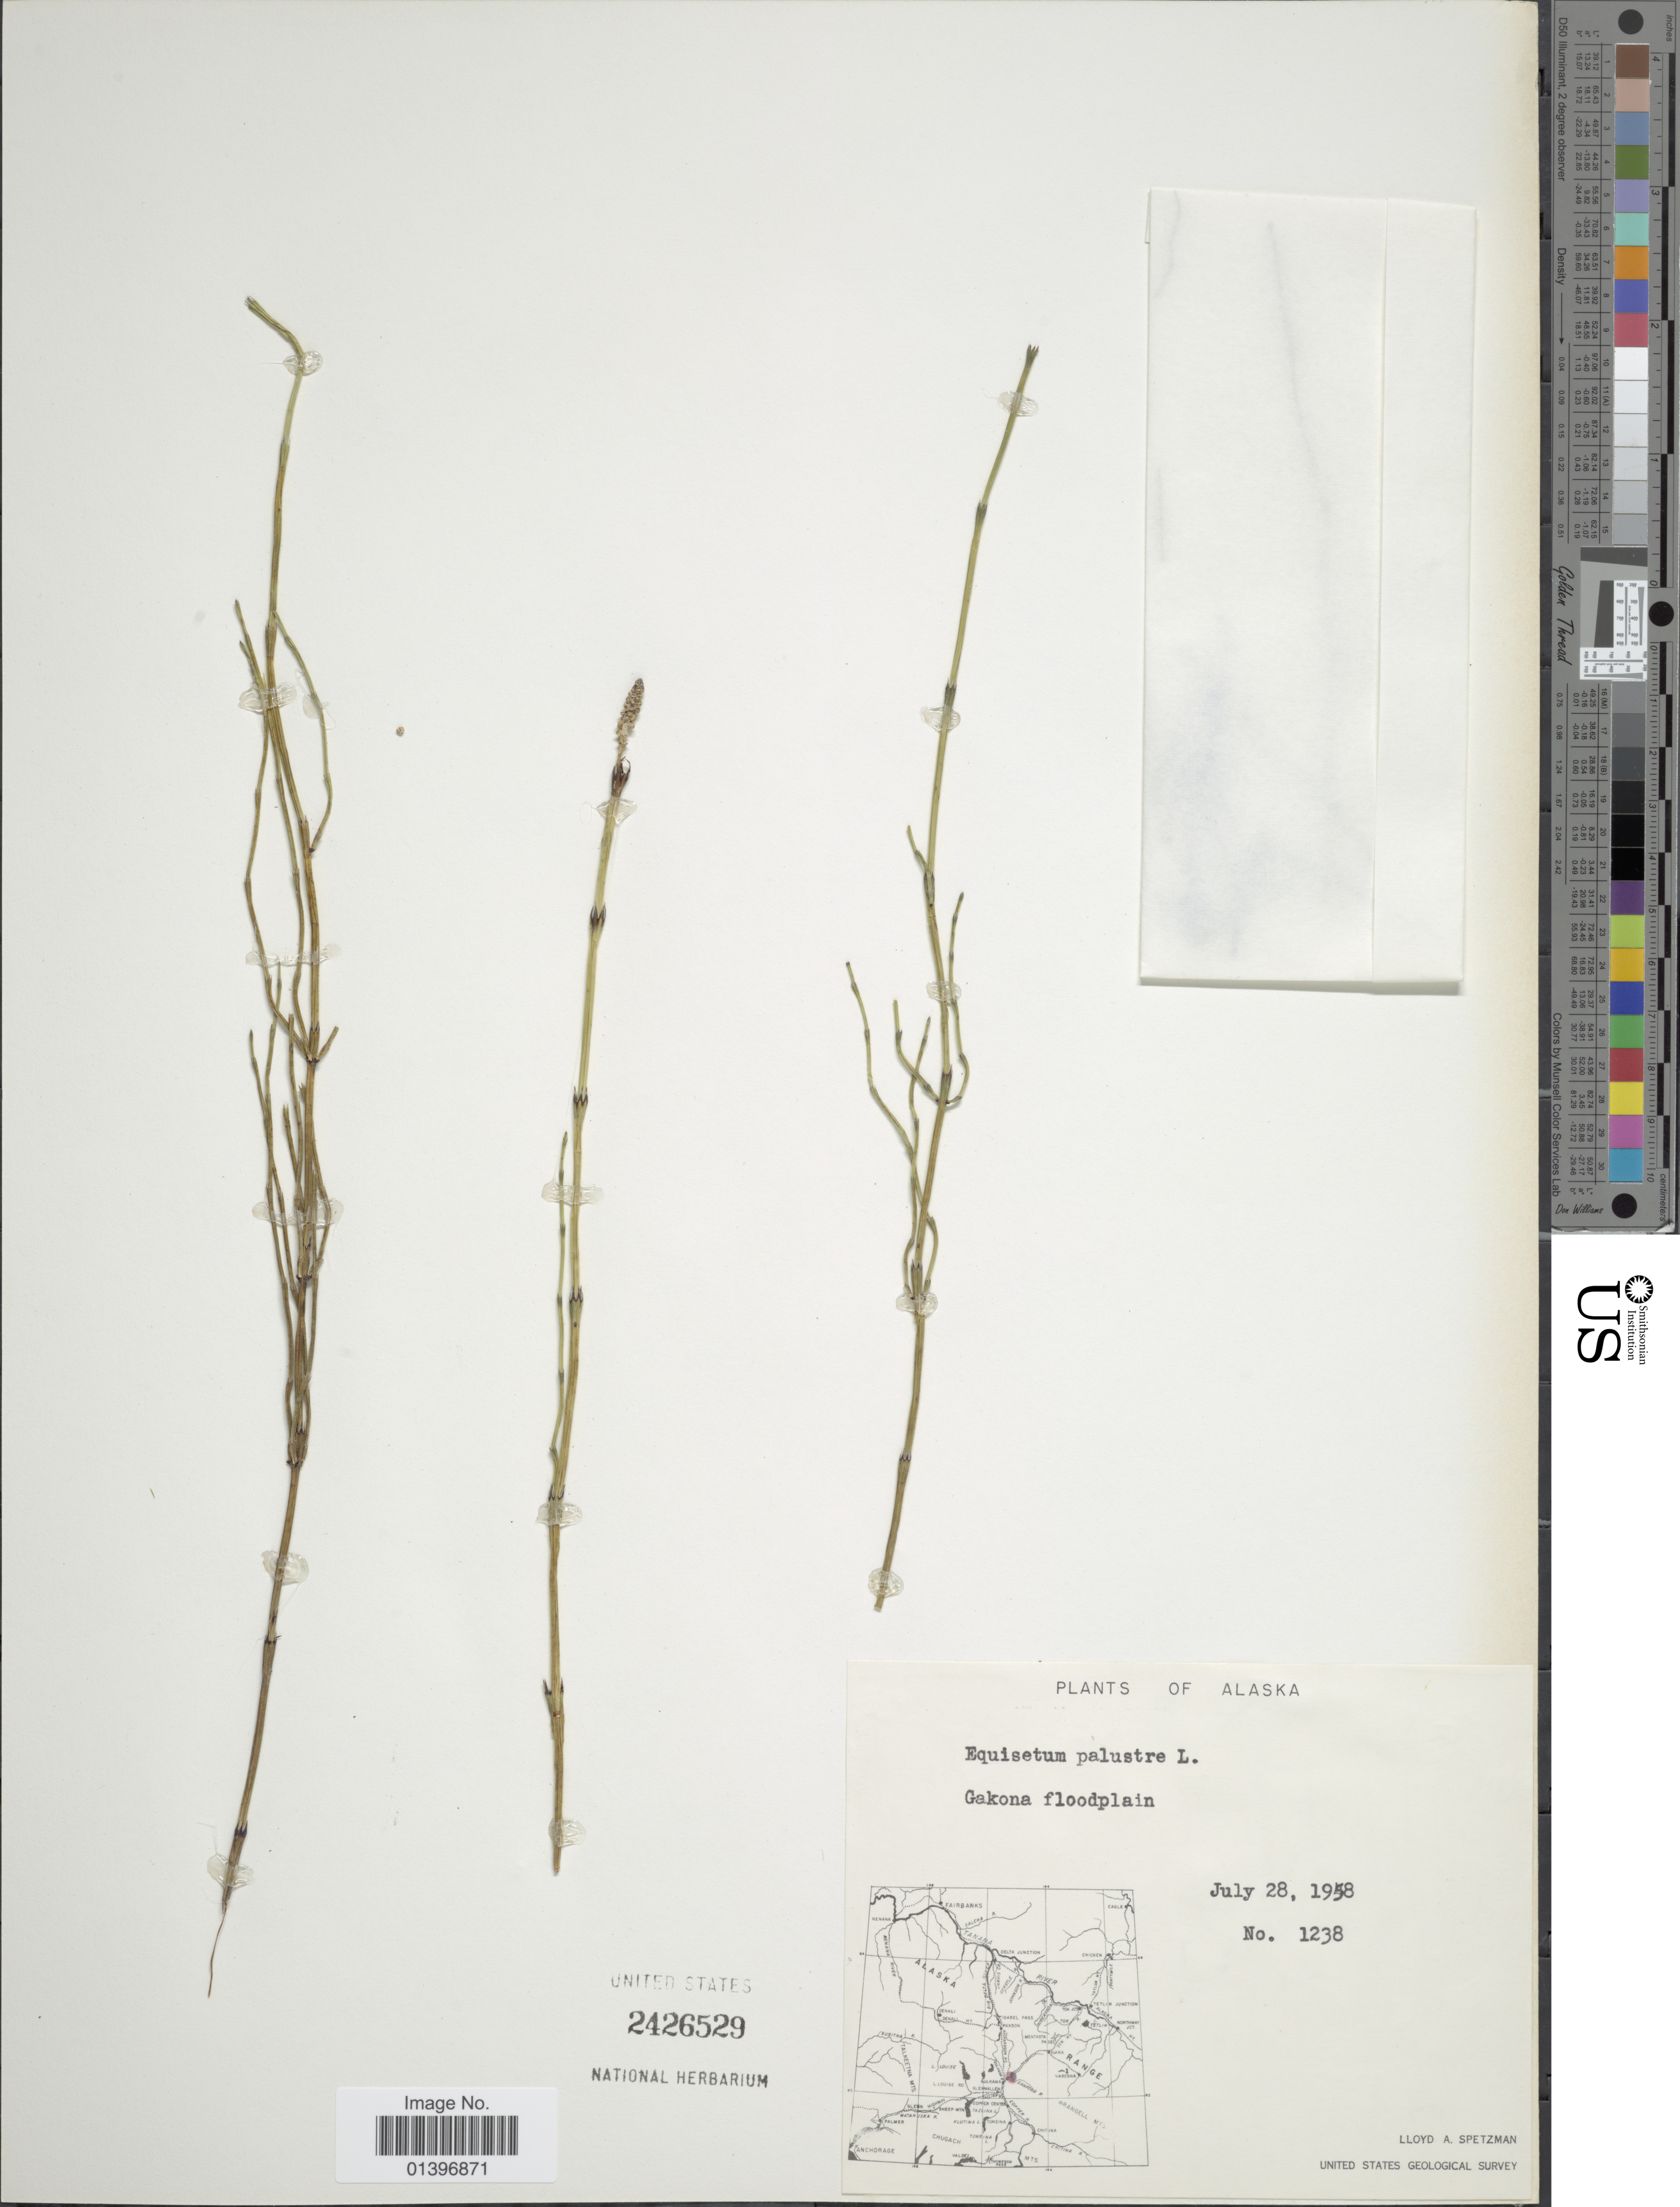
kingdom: Plantae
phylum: Tracheophyta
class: Polypodiopsida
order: Equisetales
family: Equisetaceae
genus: Equisetum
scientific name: Equisetum palustre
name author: L.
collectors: L. Spetzman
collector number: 1238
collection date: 1958-07-28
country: United States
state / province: Alaska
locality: Gakona floodplain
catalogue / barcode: US 2426529